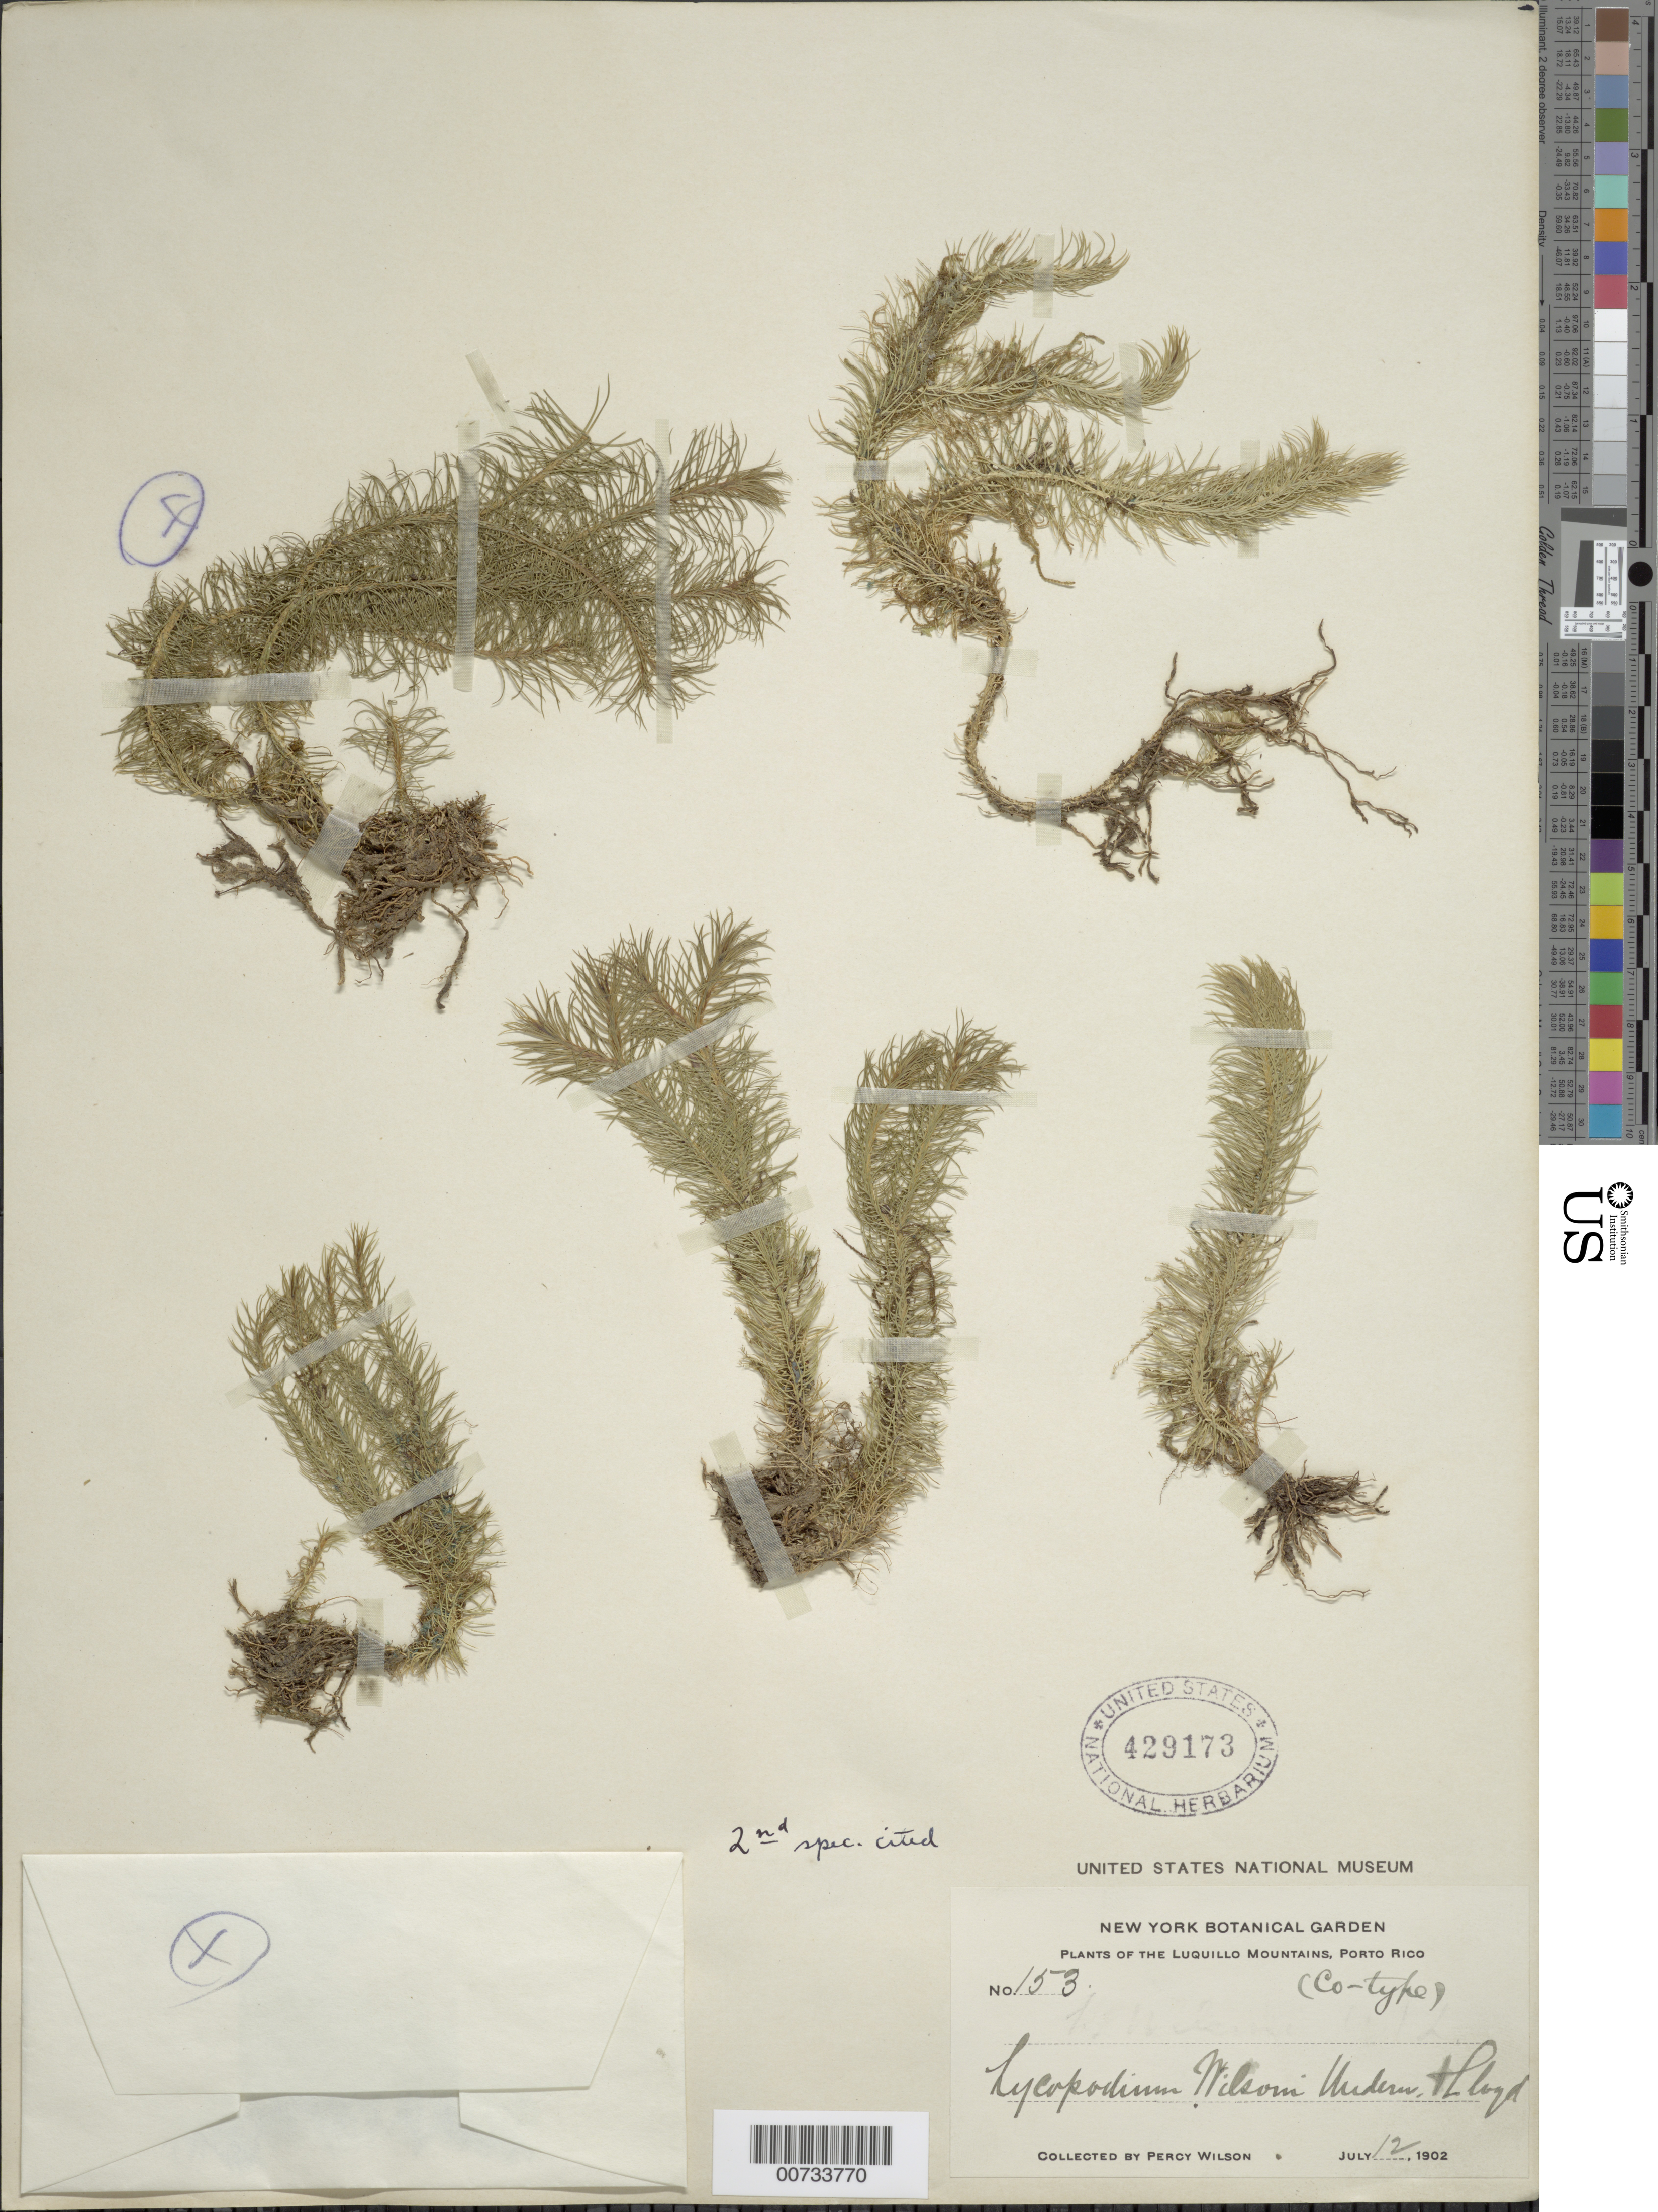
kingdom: Plantae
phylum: Tracheophyta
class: Lycopodiopsida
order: Lycopodiales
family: Lycopodiaceae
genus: Phlegmariurus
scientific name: Phlegmariurus wilsonii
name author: (Underw. & F.E. Lloyd) B. Øllg.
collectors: P. Wilson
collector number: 153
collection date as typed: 12 Jul 1902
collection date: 1902-07-12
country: Puerto Rico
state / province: Luquillo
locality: Luquillo Mts.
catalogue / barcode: US 429173